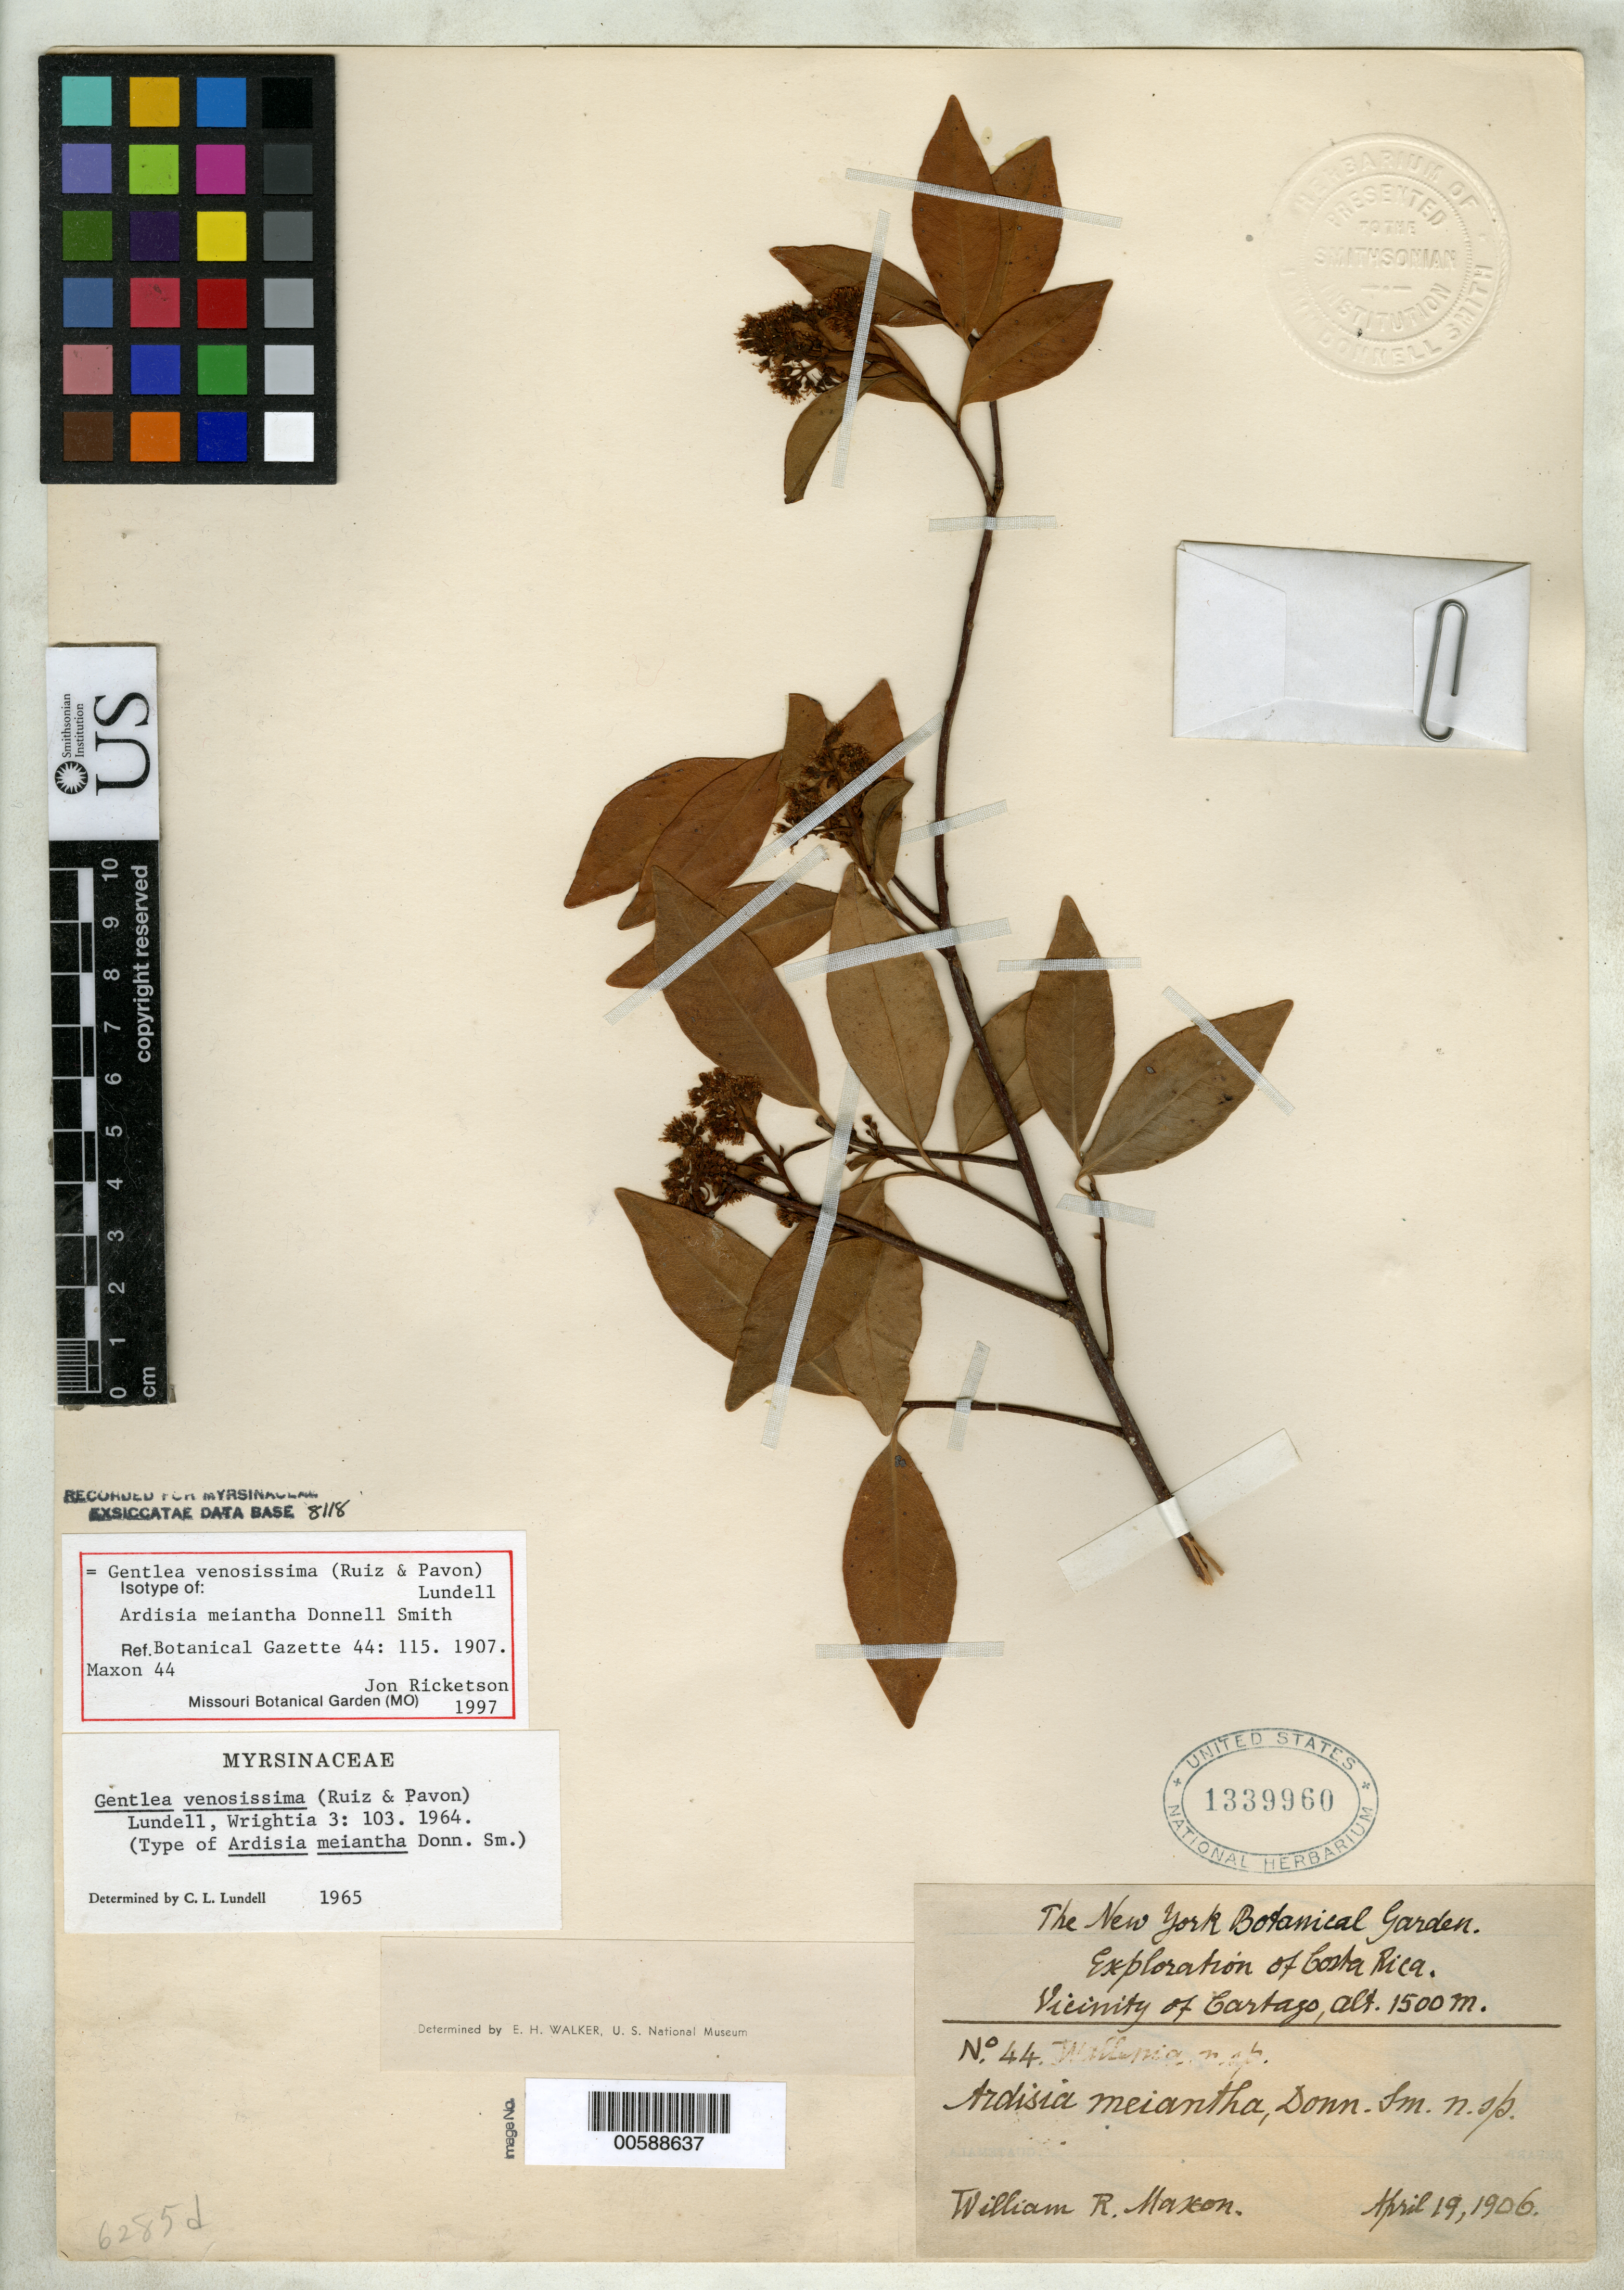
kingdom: Plantae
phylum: Tracheophyta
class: Magnoliopsida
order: Ericales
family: Primulaceae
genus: Ardisia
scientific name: Ardisia meiantha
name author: Donn. Sm.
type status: Isotype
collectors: W. R. Maxon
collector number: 44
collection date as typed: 19 Apr 1906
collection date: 1906-04-19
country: Costa Rica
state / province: Cartago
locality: Vicinity of Cartago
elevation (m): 1500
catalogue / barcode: US 1339960